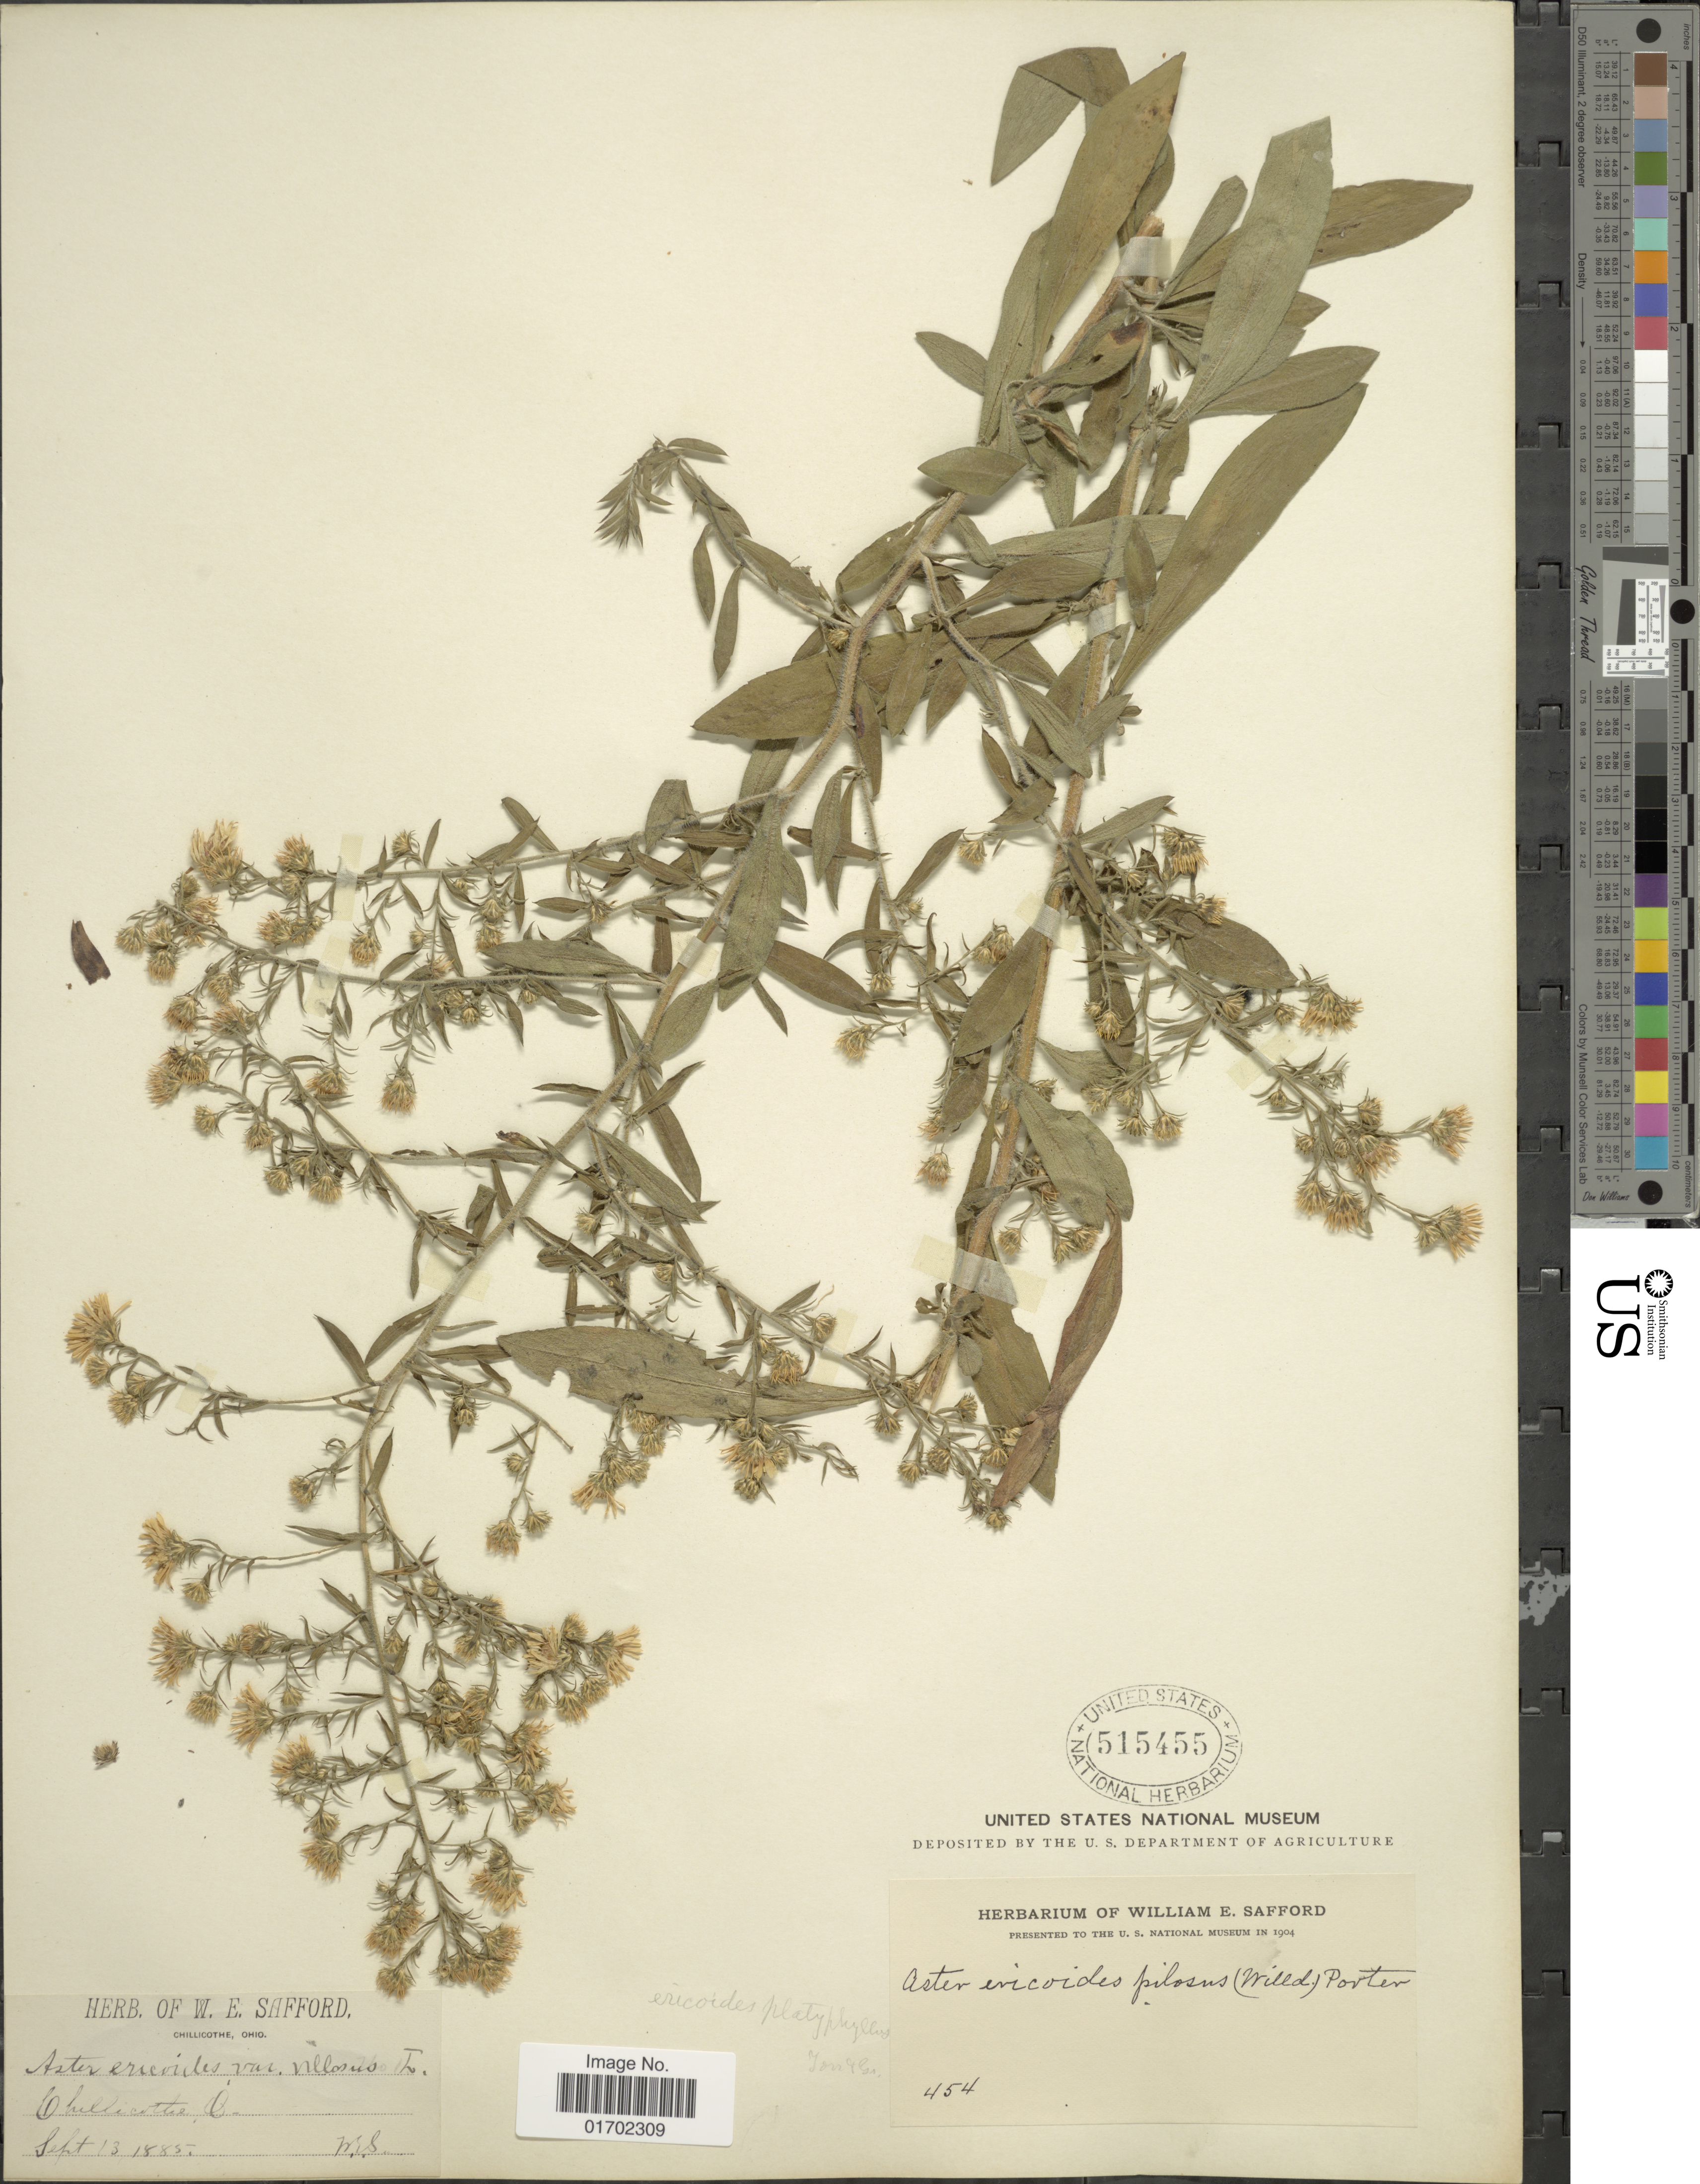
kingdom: Plantae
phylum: Tracheophyta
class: Magnoliopsida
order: Asterales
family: Asteraceae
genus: Symphyotrichum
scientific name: Symphyotrichum pilosum var. pilosum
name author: (Willd.) G.L. Nesom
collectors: W. E. Safford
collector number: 454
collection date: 1885-09-23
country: United States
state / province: Ohio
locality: Chillicothe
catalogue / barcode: US 515455